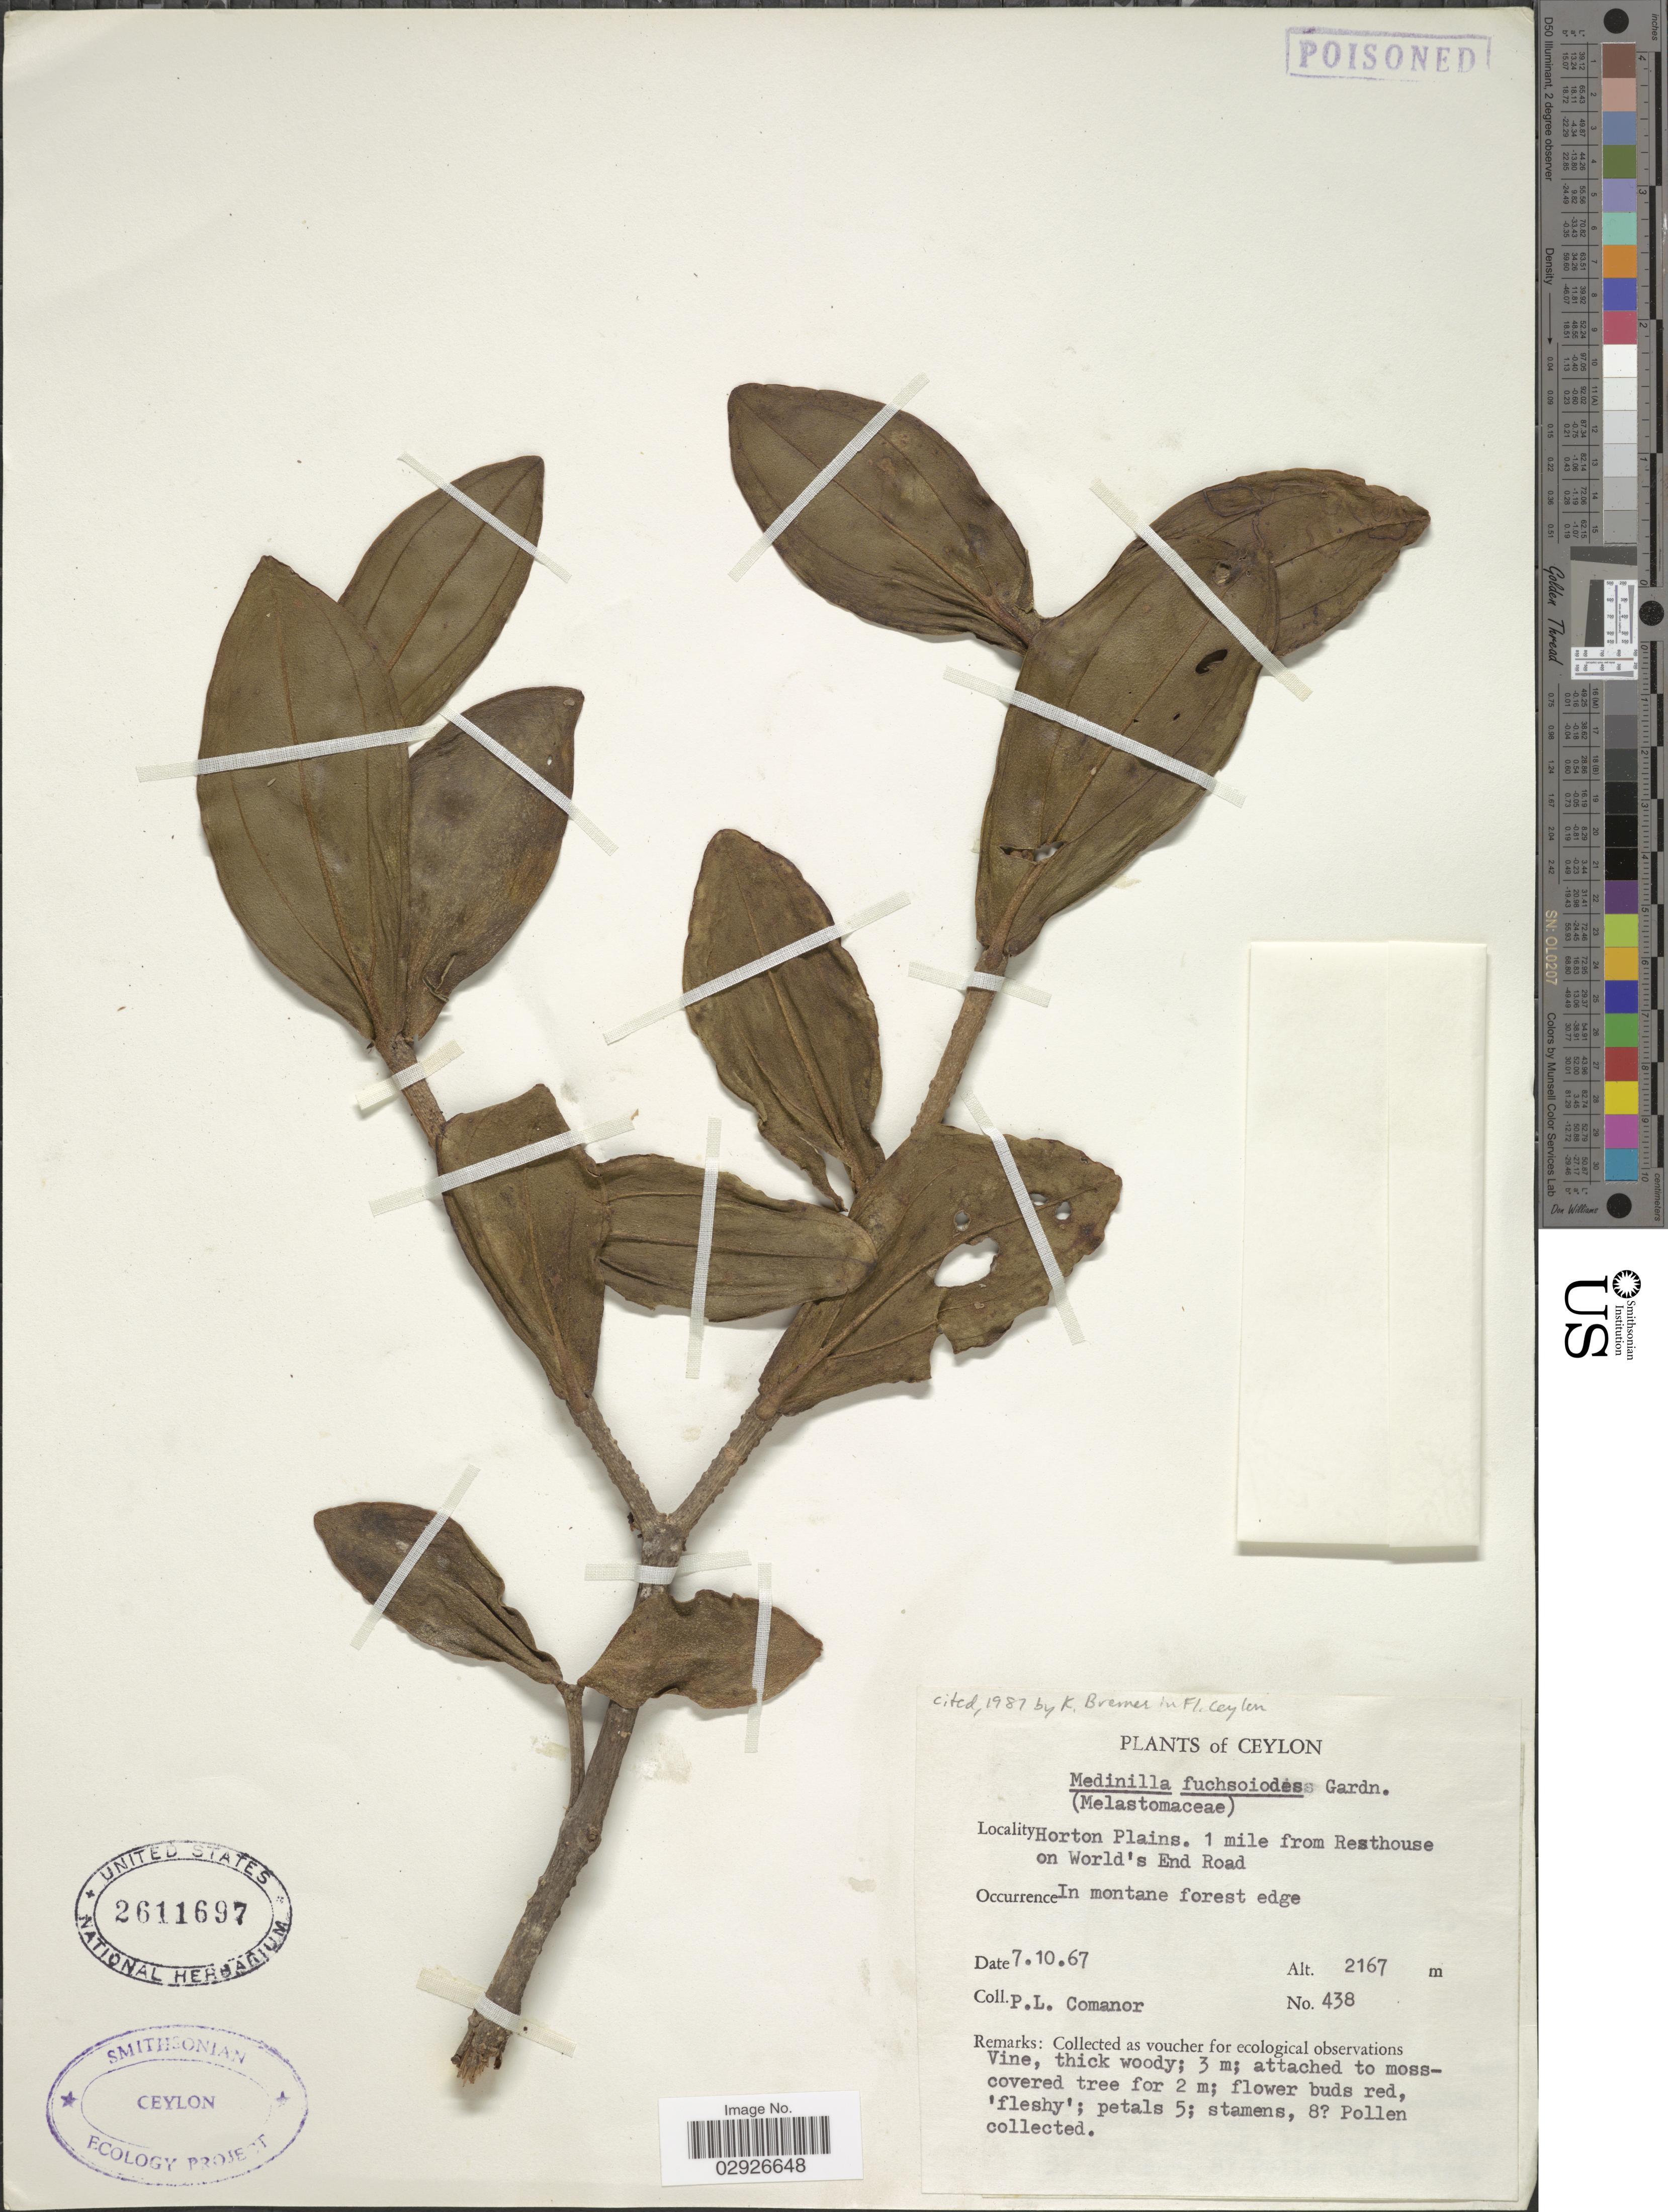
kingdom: Plantae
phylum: Tracheophyta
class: Magnoliopsida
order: Myrtales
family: Melastomataceae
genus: Medinilla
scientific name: Medinilla fuchsioides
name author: Gard.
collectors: P. Comanor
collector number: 438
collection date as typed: Transcribed d/m/y: 7/10/67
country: Sri Lanka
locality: Ceylon. Horton Plains. 1 mile from Resthouse on World's End Road.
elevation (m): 2167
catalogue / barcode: US 2611697